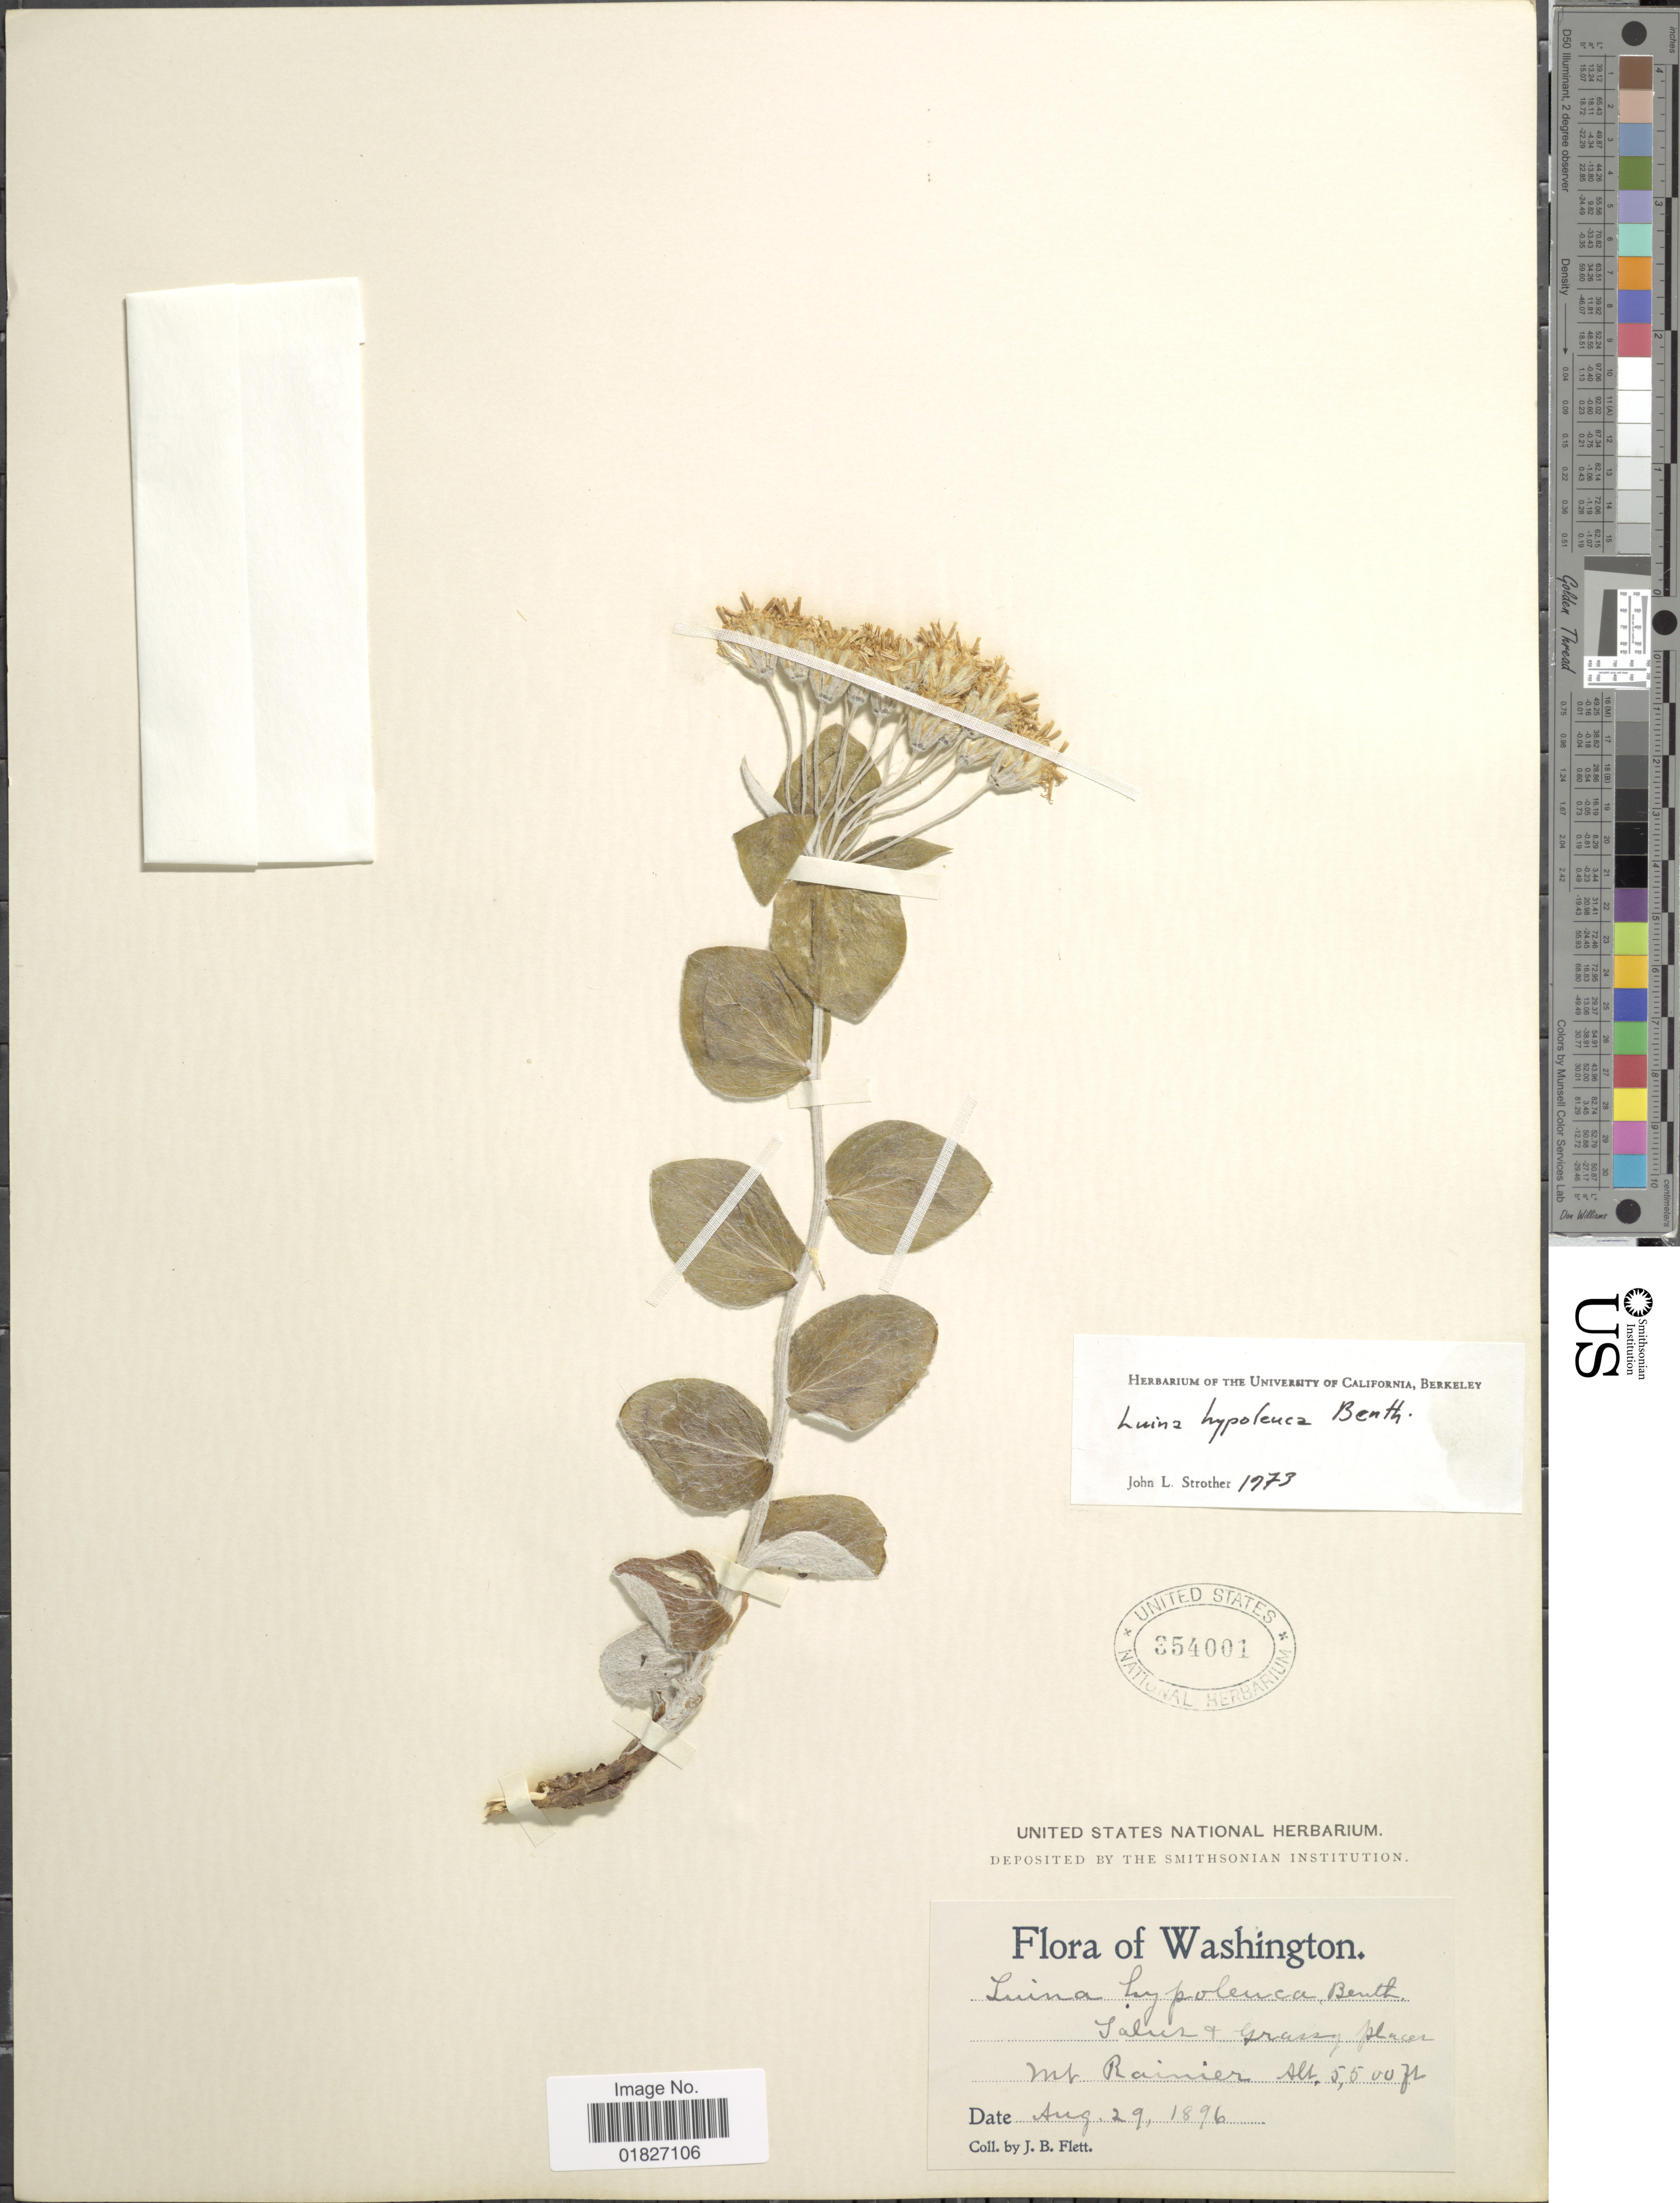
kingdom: Plantae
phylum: Tracheophyta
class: Magnoliopsida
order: Asterales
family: Asteraceae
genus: Luina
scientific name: Luina hypoleuca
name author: Benth.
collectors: J. Flett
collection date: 1896-08-29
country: United States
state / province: Washington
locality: Mt. Rainier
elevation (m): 1676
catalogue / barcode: US 354001